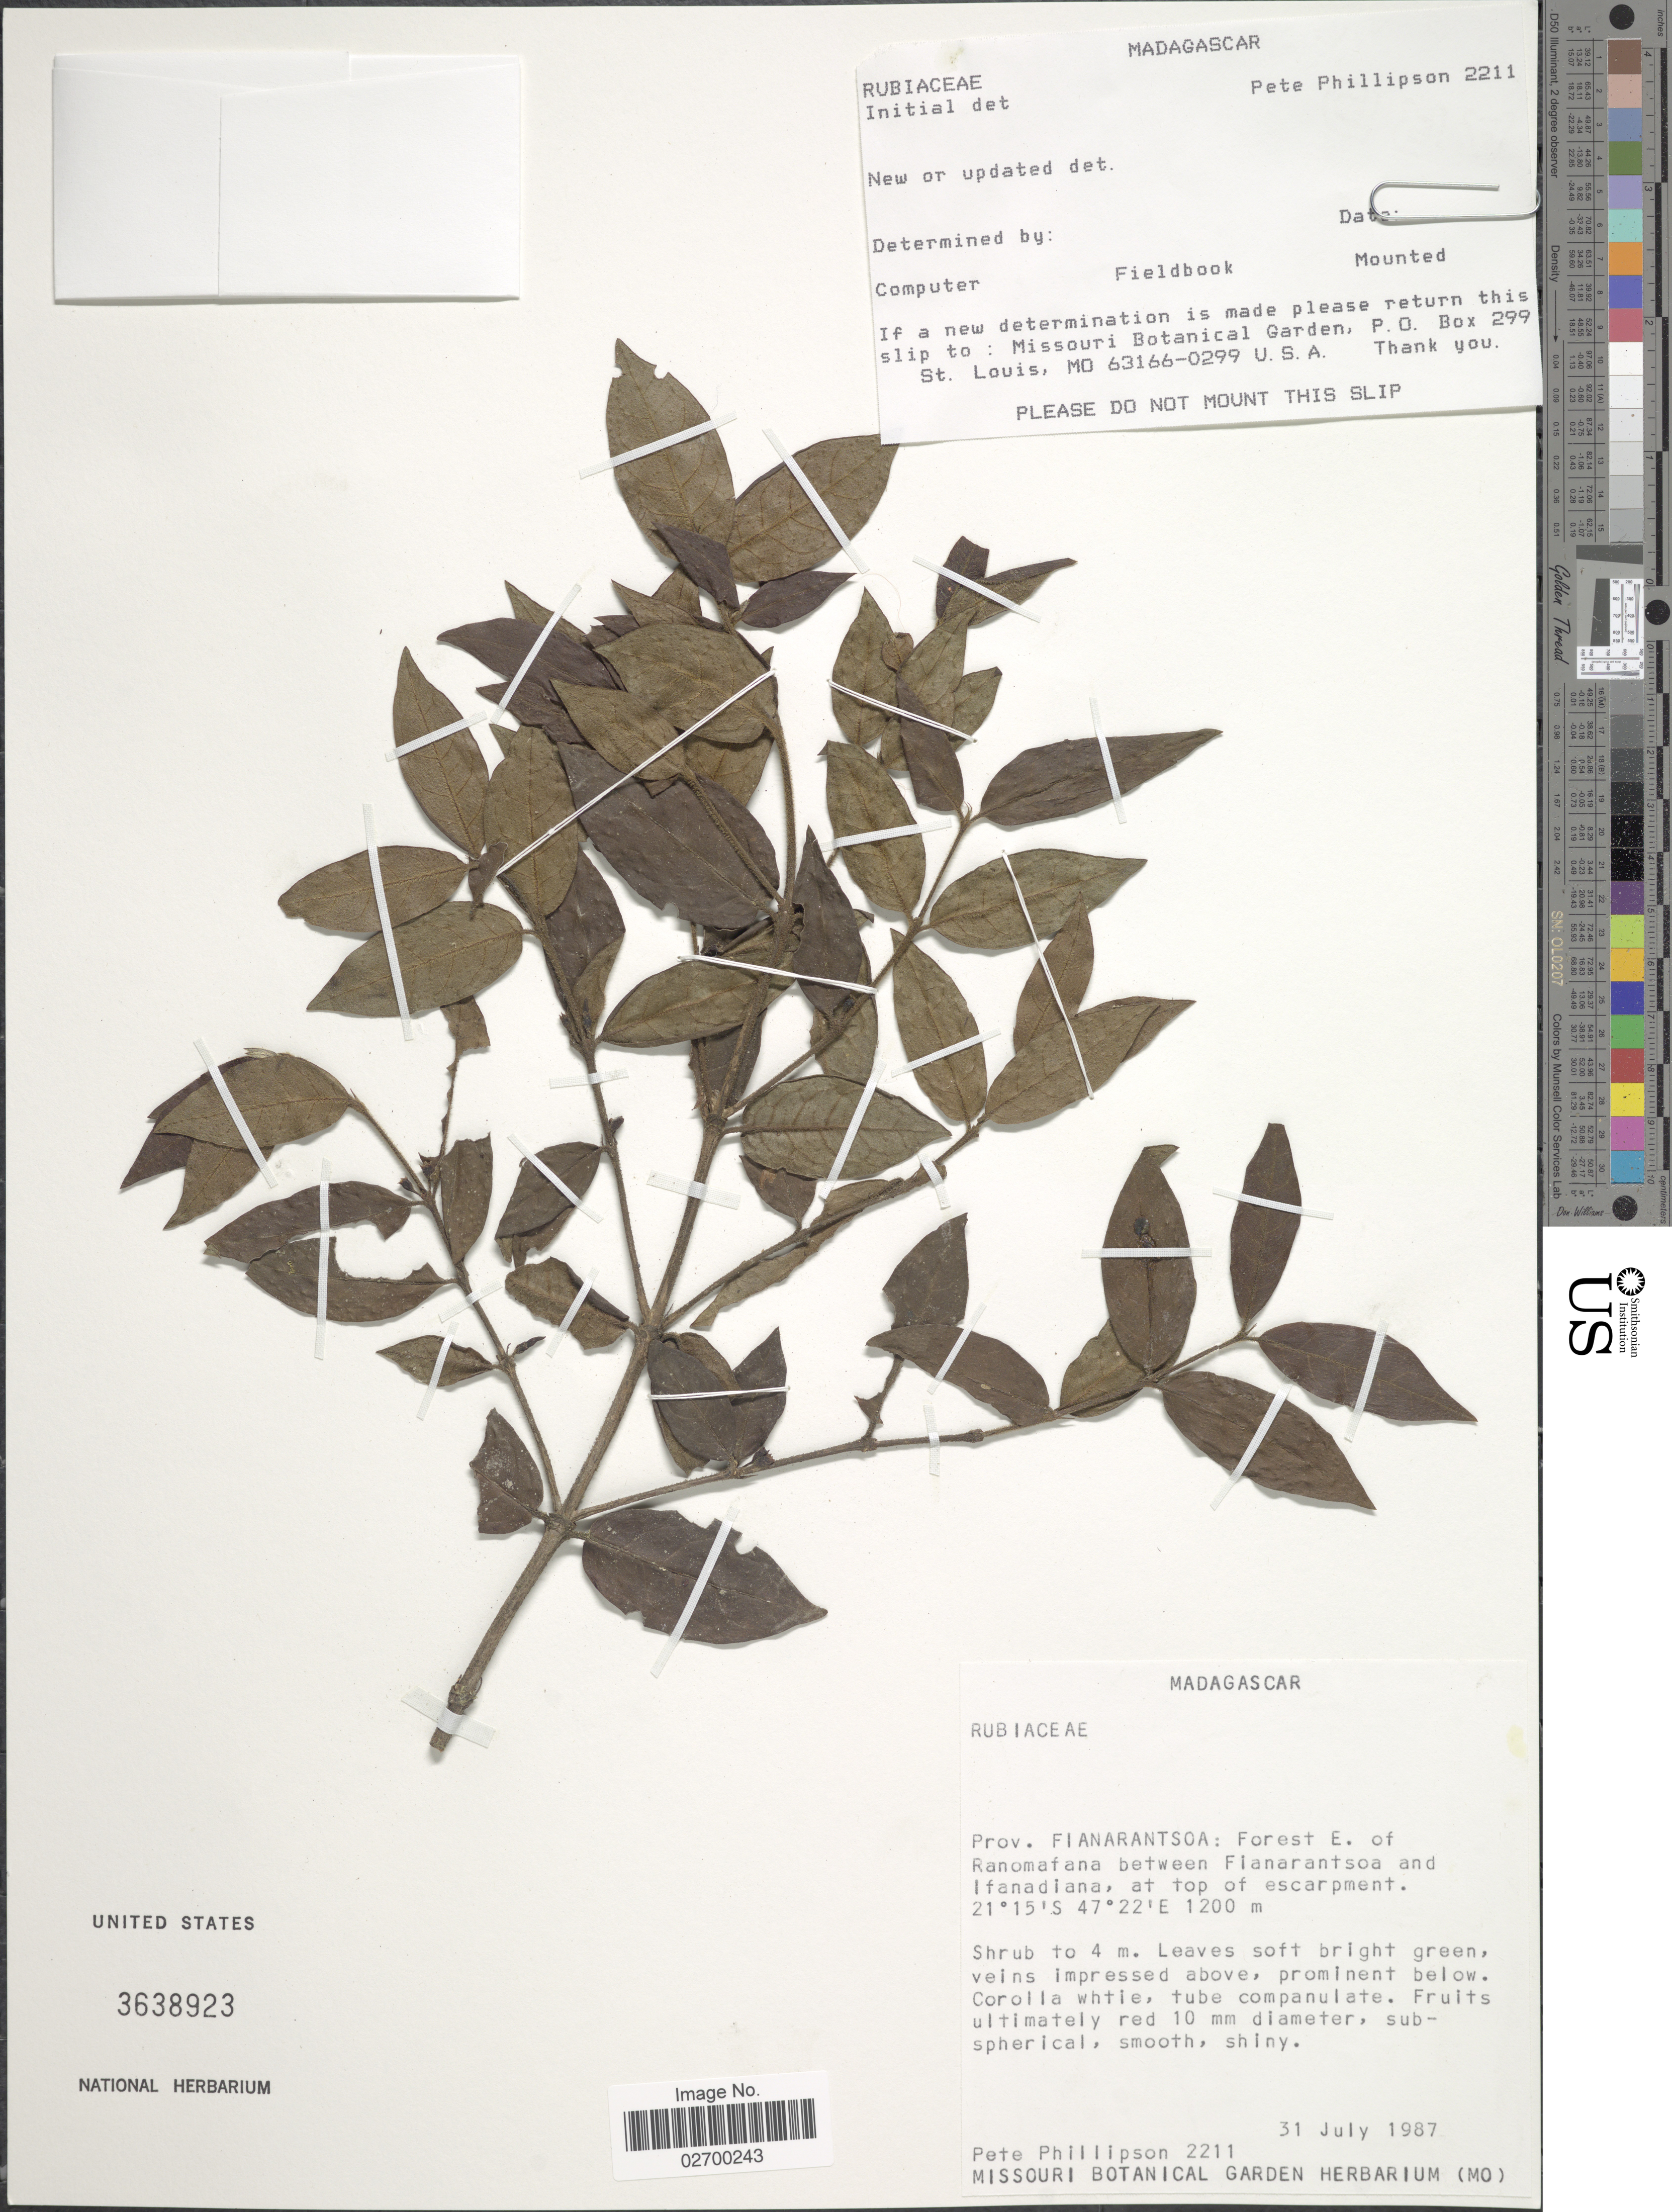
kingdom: Plantae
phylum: Tracheophyta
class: Magnoliopsida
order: Gentianales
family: Rubiaceae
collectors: P. B. Phillipson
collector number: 2211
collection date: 1987-07-31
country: Madagascar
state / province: Haute Matsiatra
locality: Forest E. of Ranomafana between Fianarantsoa and Ifanadiana, at top of escarpment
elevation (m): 1200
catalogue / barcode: US 3638923